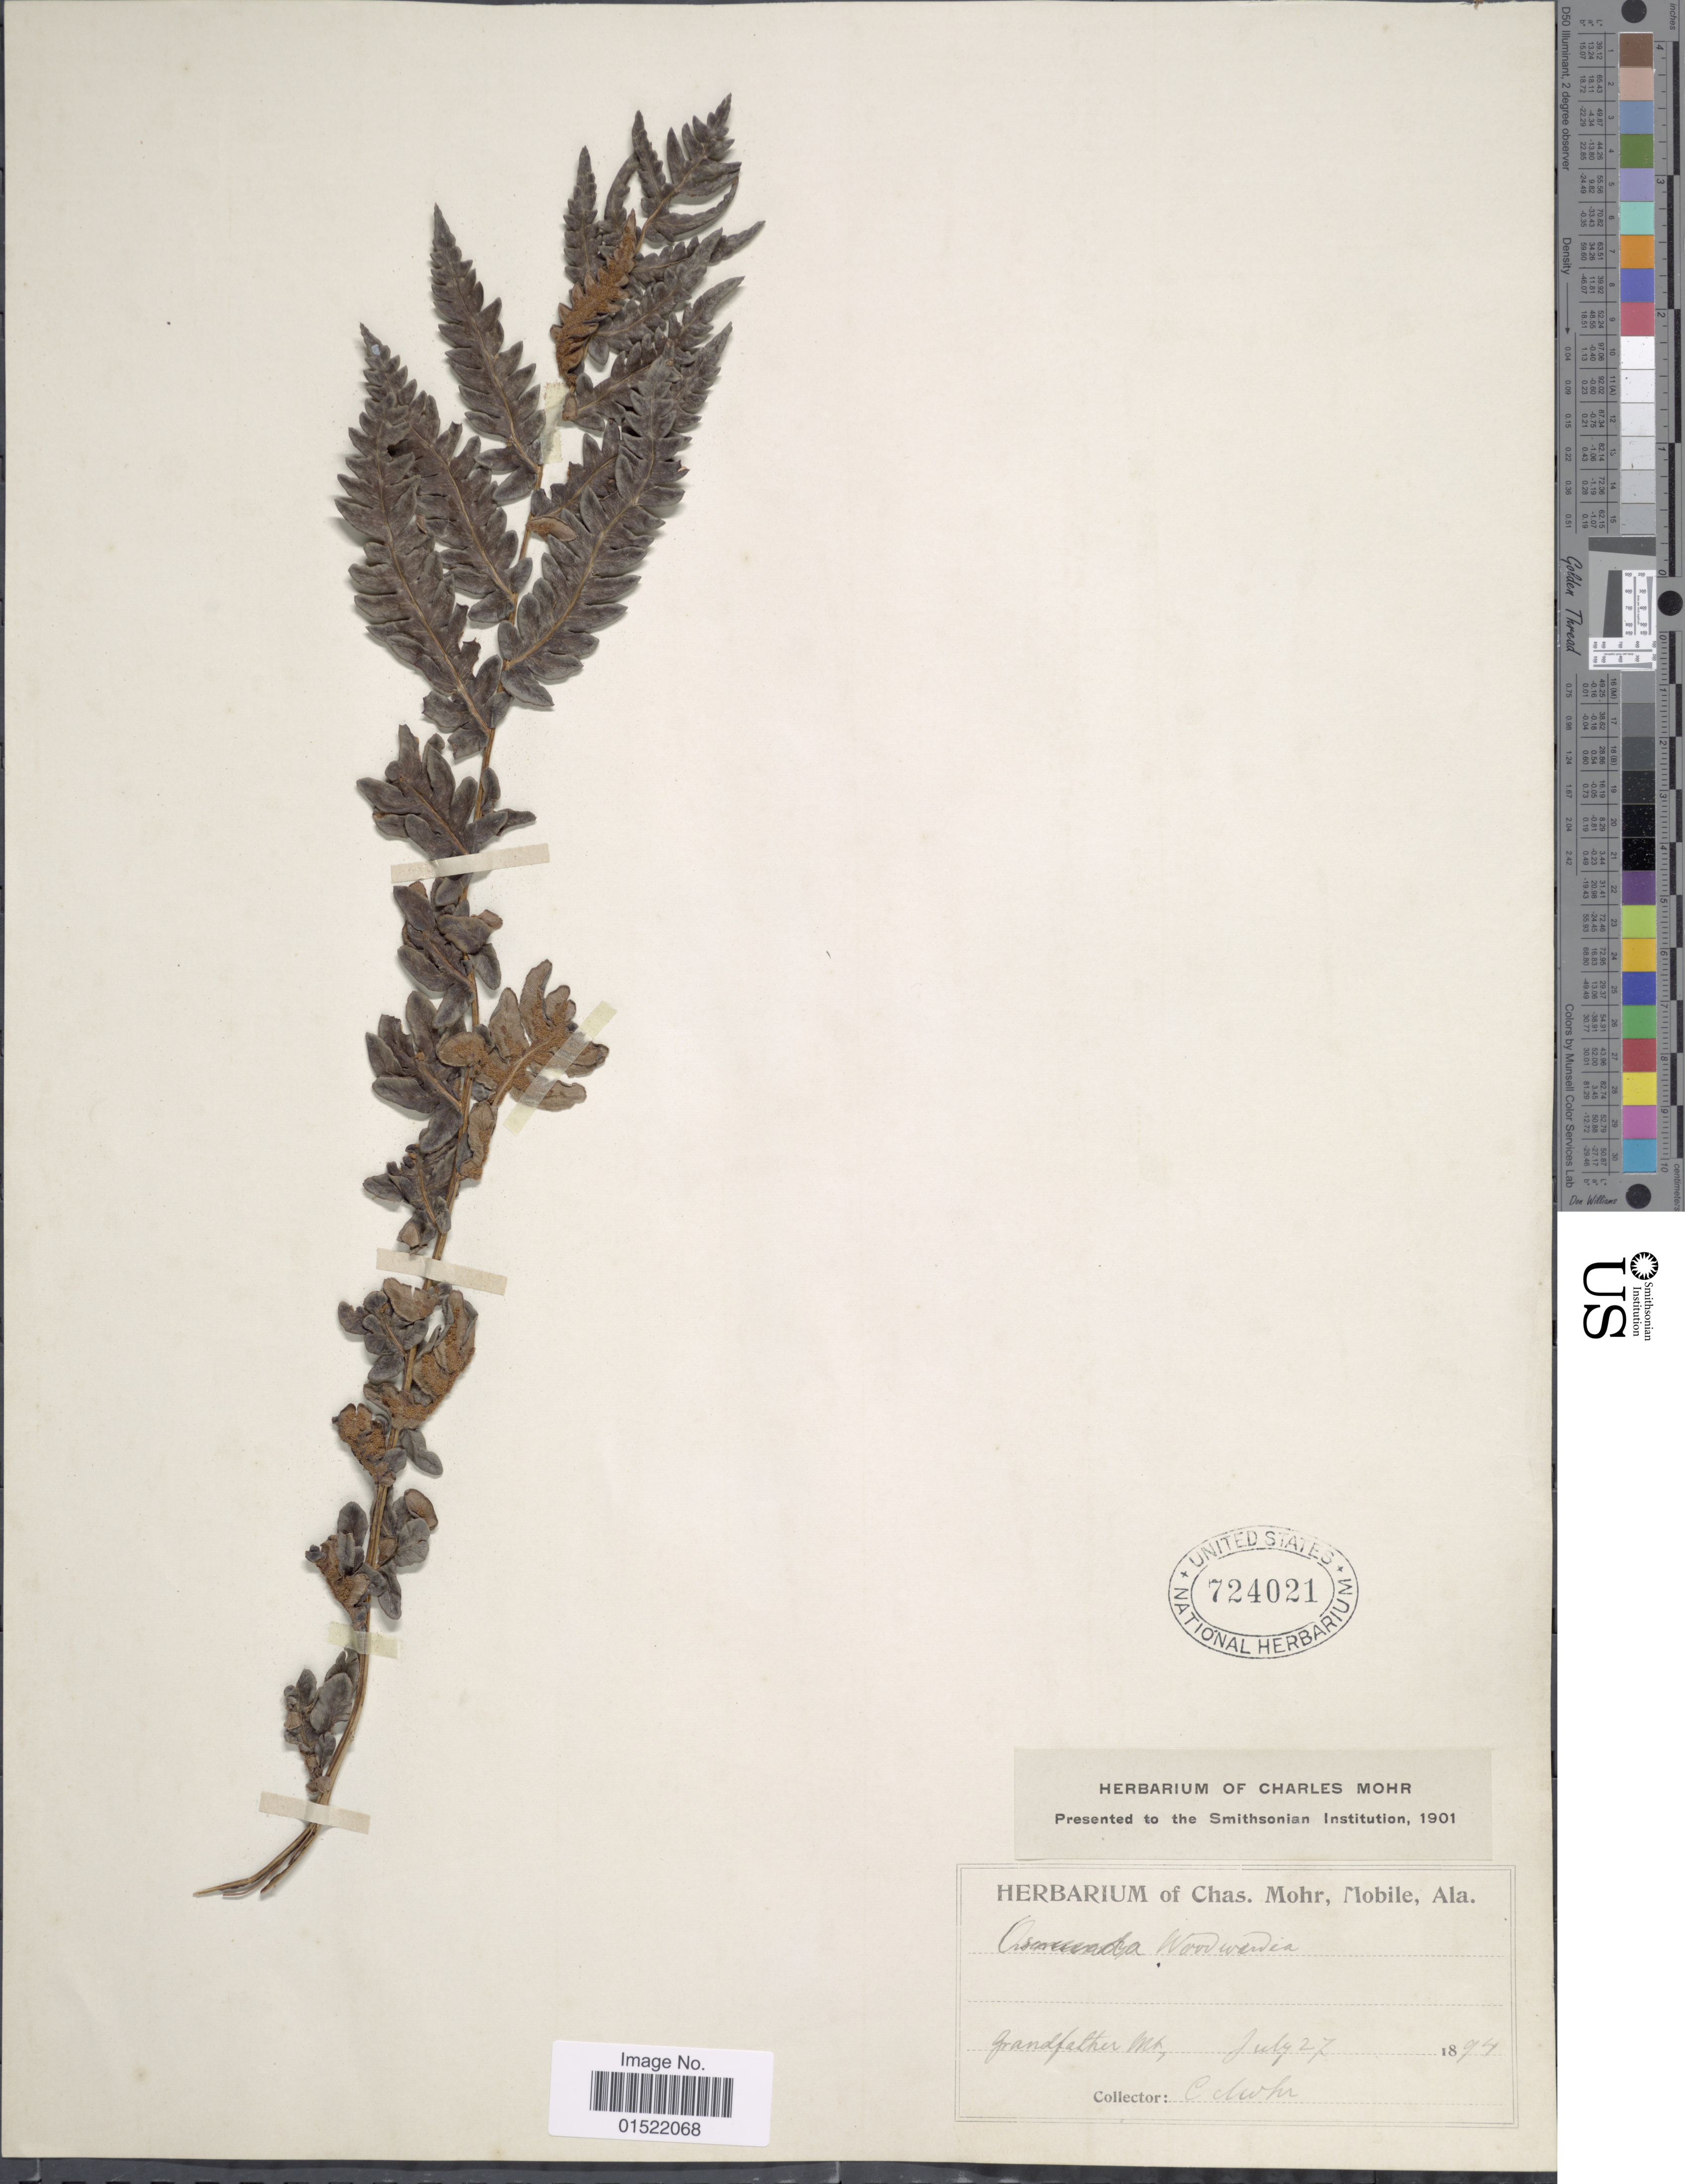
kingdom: Plantae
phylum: Tracheophyta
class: Polypodiopsida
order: Polypodiales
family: Blechnaceae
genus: Woodwardia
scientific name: Woodwardia virginica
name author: (L.) R.M. Sm.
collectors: C. T. Mohr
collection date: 1894-07-27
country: United States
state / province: North Carolina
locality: Grandfather Mt.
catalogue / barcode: US 724021